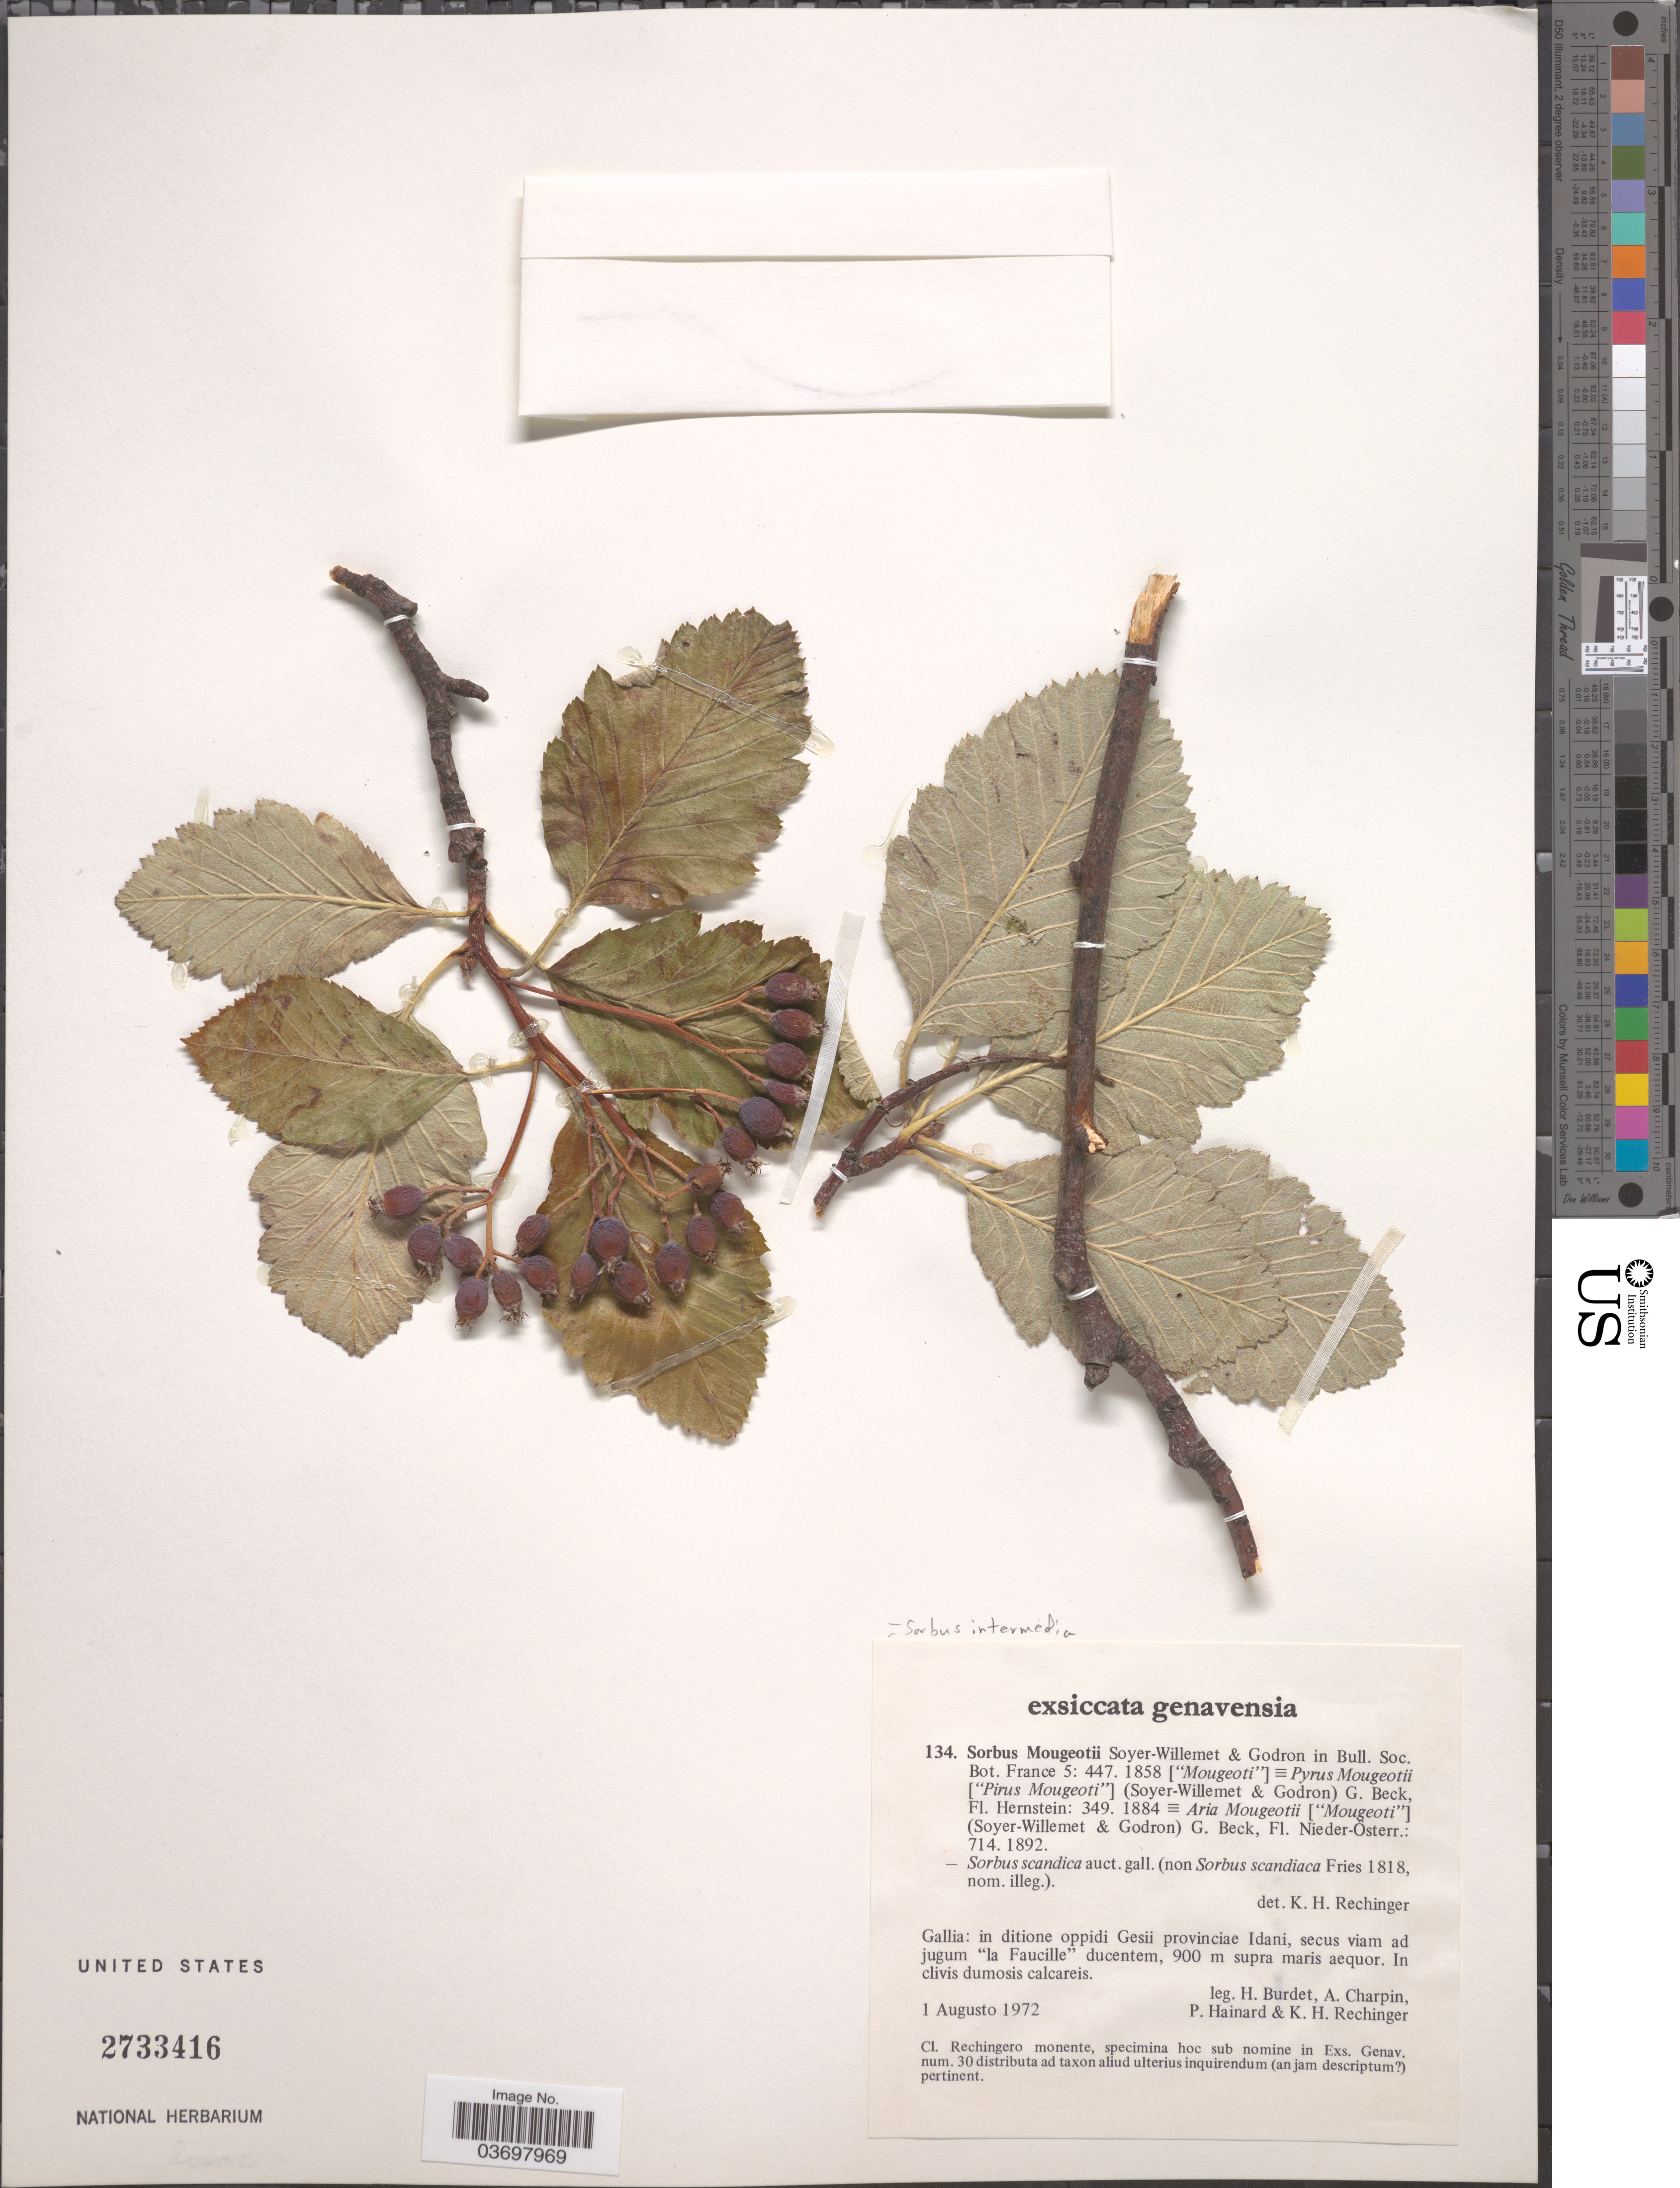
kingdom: Plantae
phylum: Tracheophyta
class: Magnoliopsida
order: Rosales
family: Rosaceae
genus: Sorbus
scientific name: Sorbus intermedia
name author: (Schult.) Beck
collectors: H. M. Burdet, A. Charpin, P. Hainard & K. H. Rechinger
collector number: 134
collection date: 1972-08-01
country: France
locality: Gallia: in ditione oppidi Gesii provinciae Idani, secus viam ad jugum "la Faucille" ducentem.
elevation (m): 900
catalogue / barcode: US 2733416